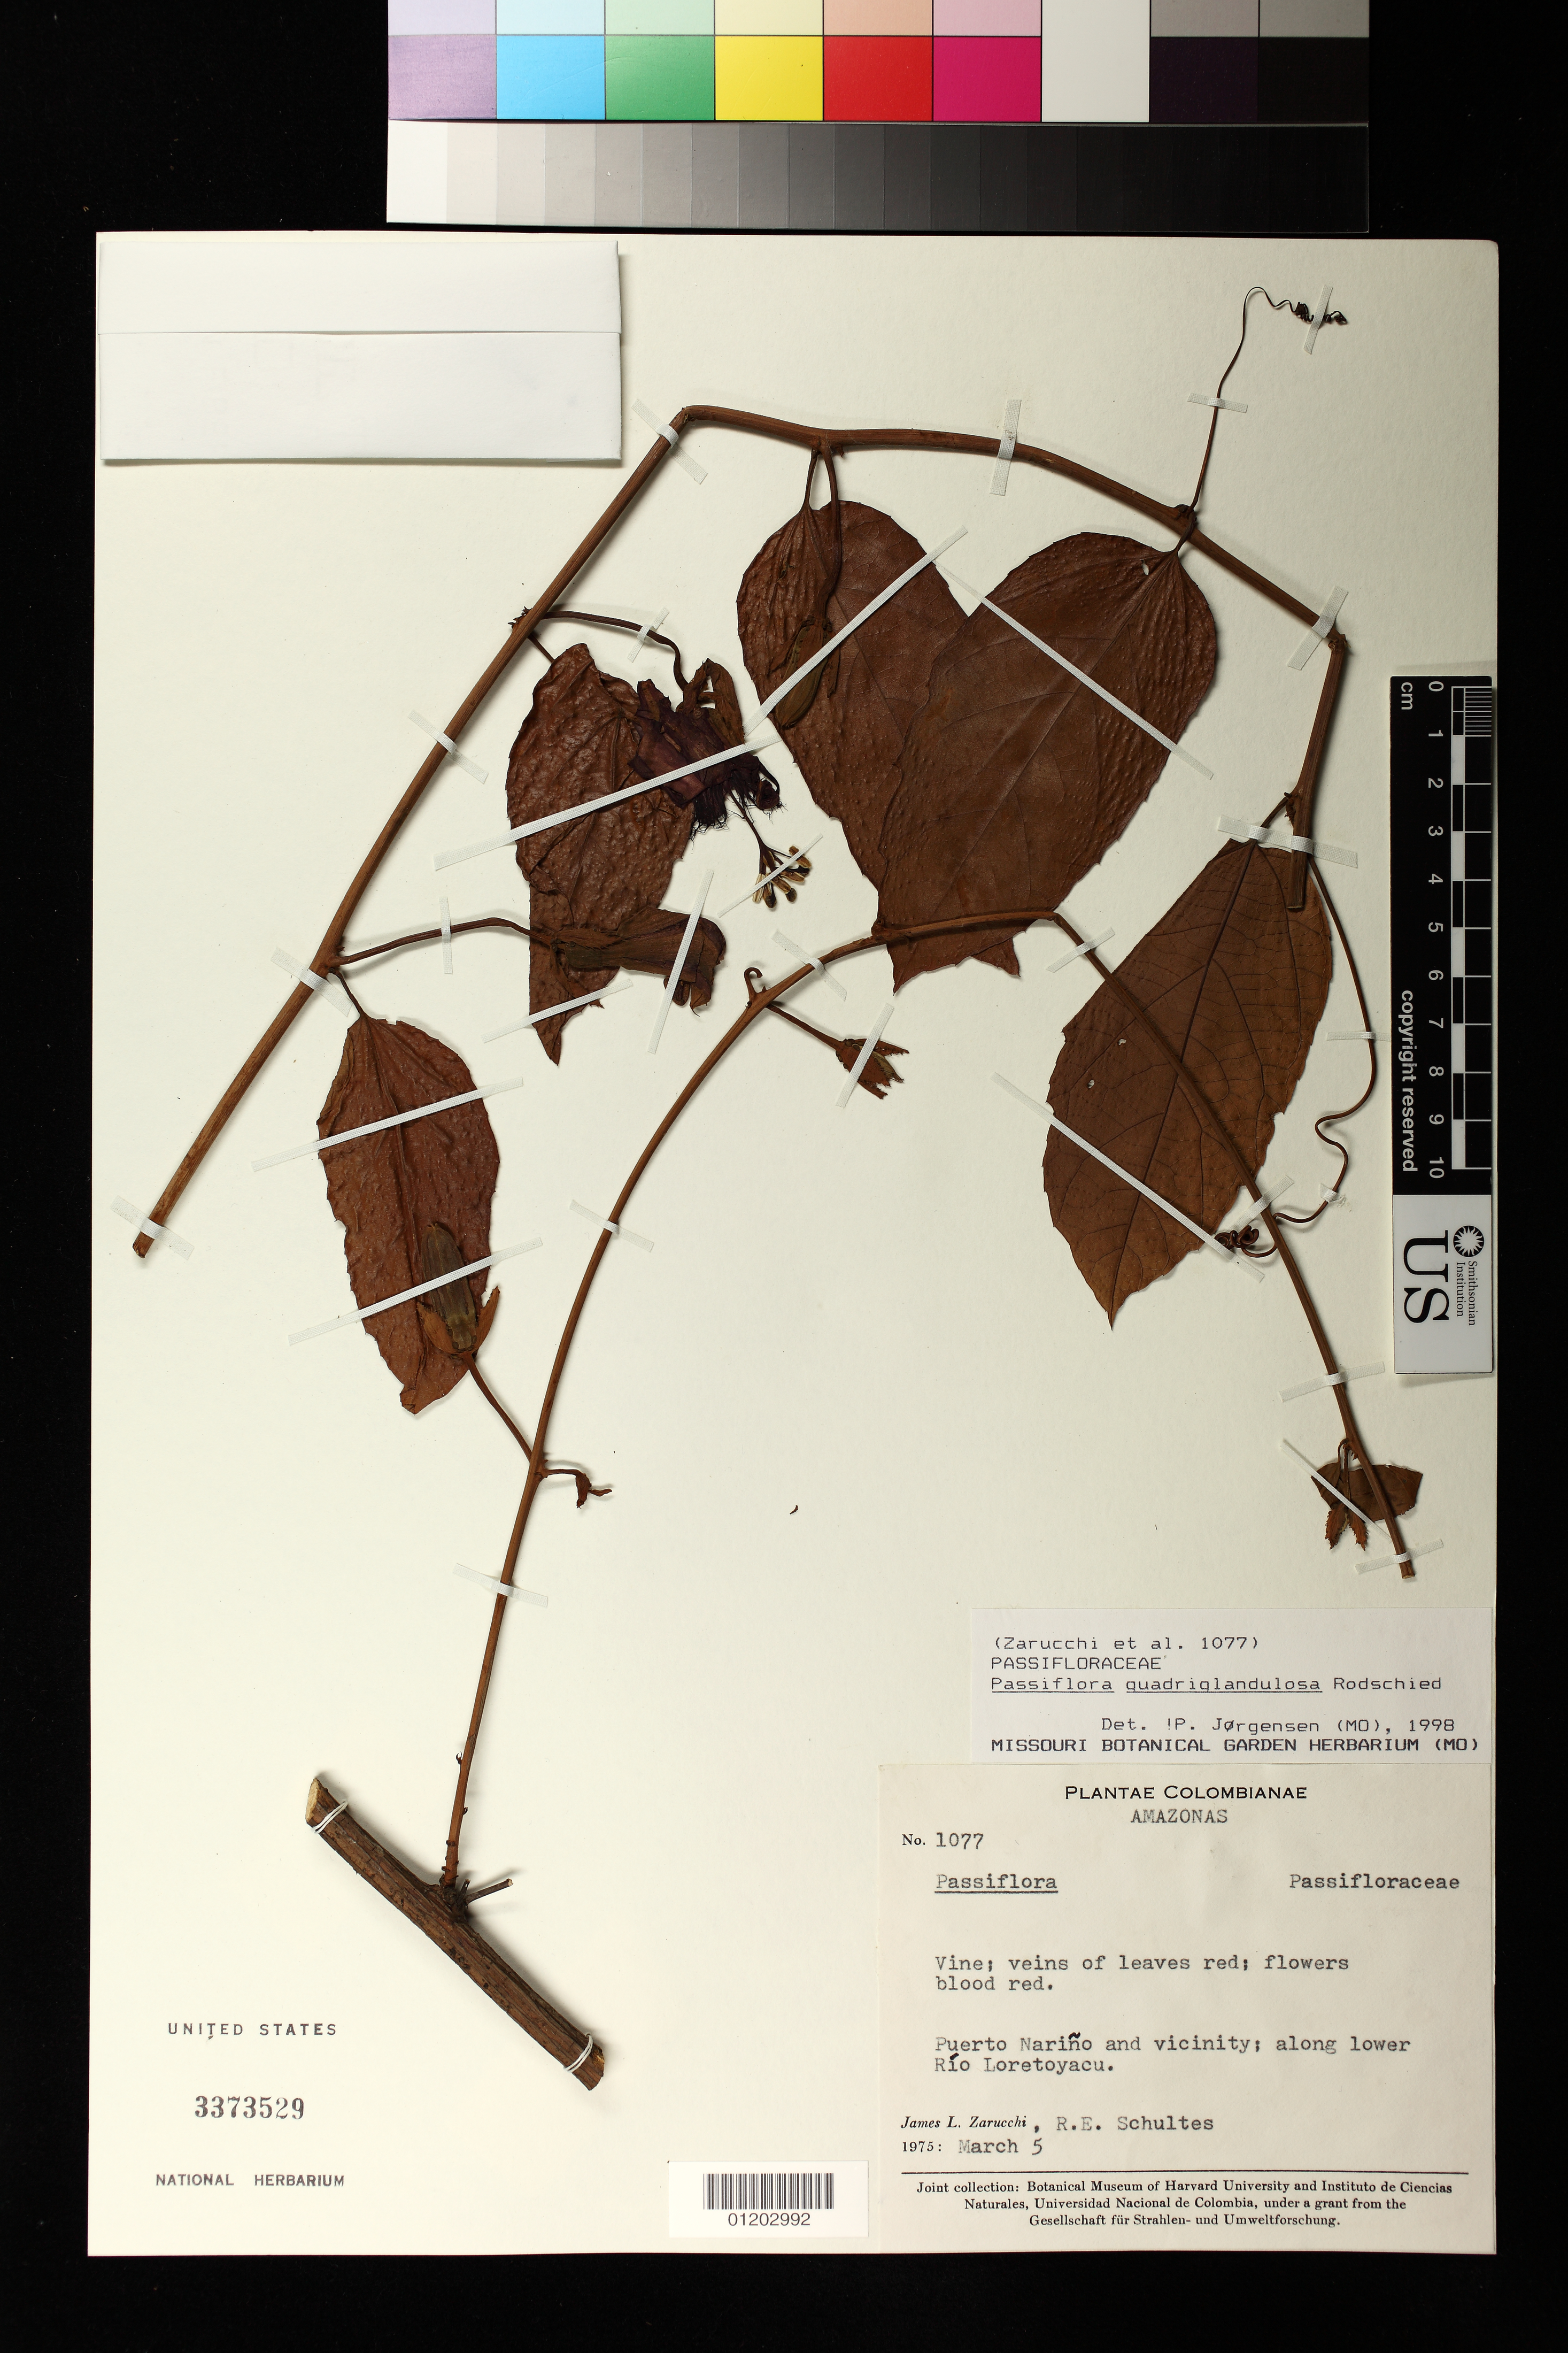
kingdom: Plantae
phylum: Tracheophyta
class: Magnoliopsida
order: Malpighiales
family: Passifloraceae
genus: Passiflora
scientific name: Passiflora quadriglandulosa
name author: Rodschied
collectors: J. L. Zarucchi & R. E. Schultes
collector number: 1077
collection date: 1975-03-05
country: Colombia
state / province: Amazônas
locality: Puerto Narino and vicinity; along lower Rio Loretoyacu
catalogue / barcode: US 3373529